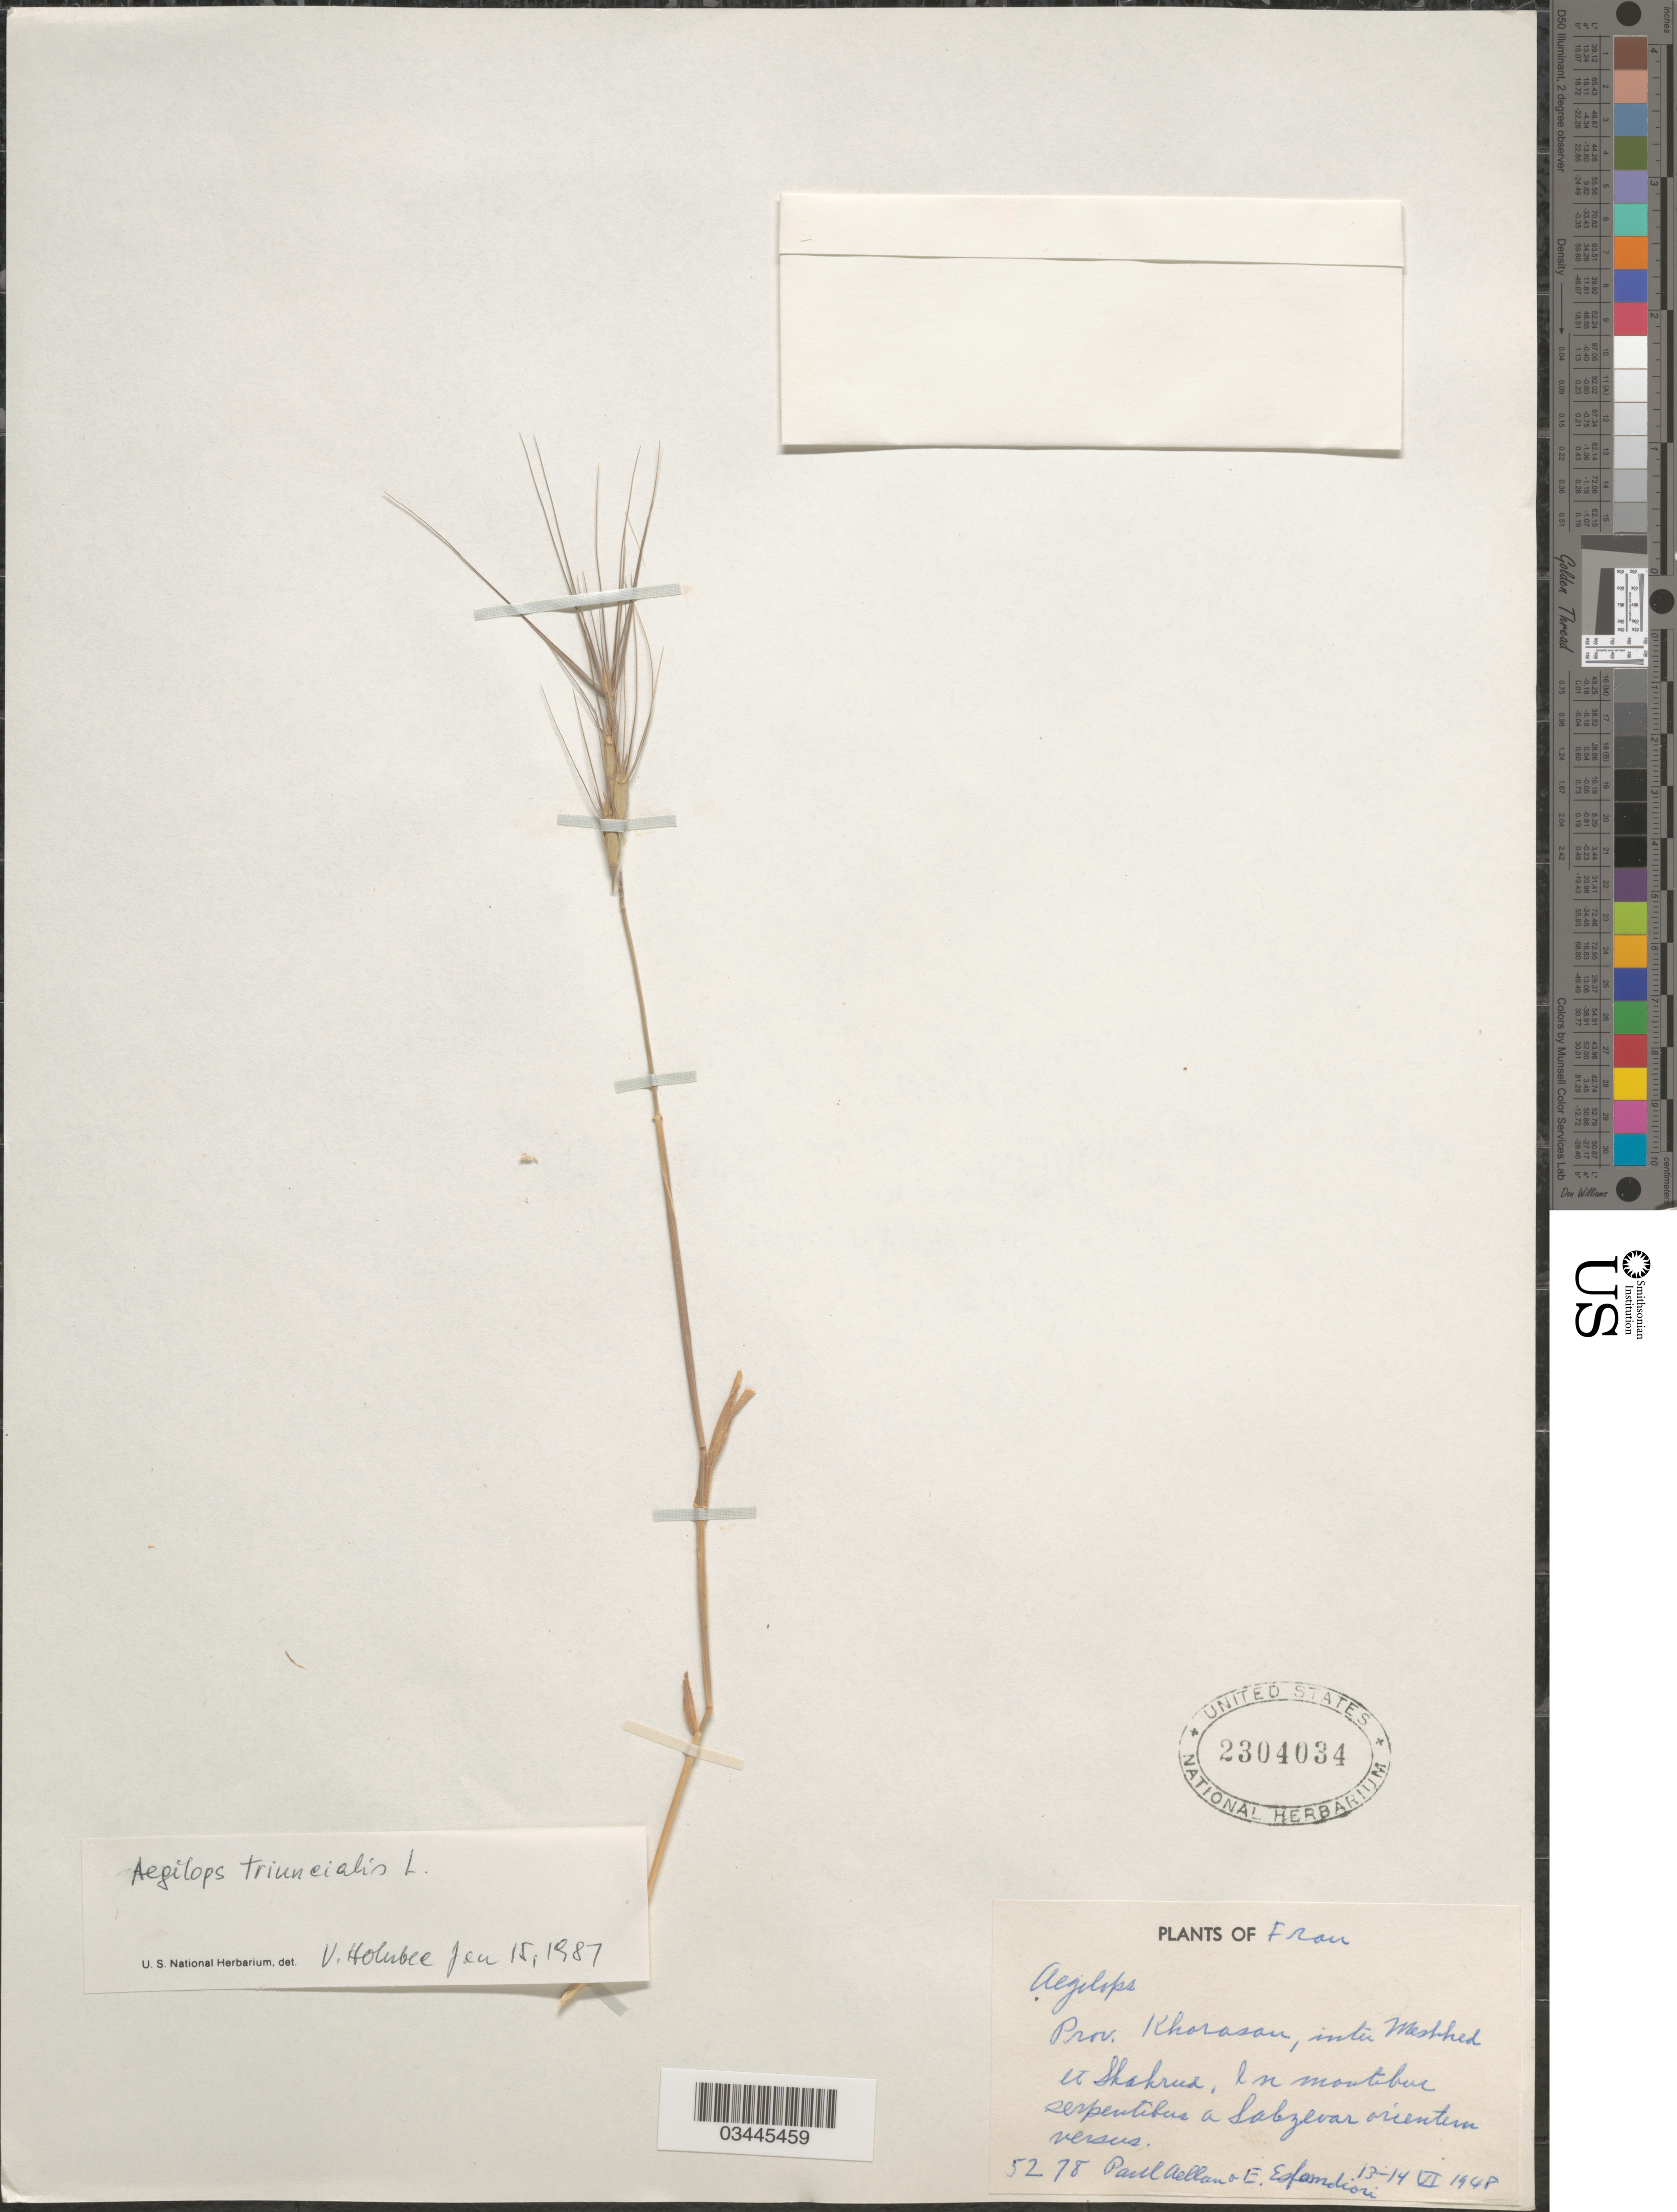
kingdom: Plantae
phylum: Tracheophyta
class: Liliopsida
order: Poales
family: Poaceae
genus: Aegilops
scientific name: Aegilops triuncialis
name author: L.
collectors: P. Aellen & E. Esfandiari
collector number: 5278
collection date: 1948-06-13/1948-06-14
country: Iran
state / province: Khorasan [obsolete]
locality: Inter Mashhad et Shakrud, l n montebar serpentibus a Sabzevar orientem versus.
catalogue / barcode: US 2304034